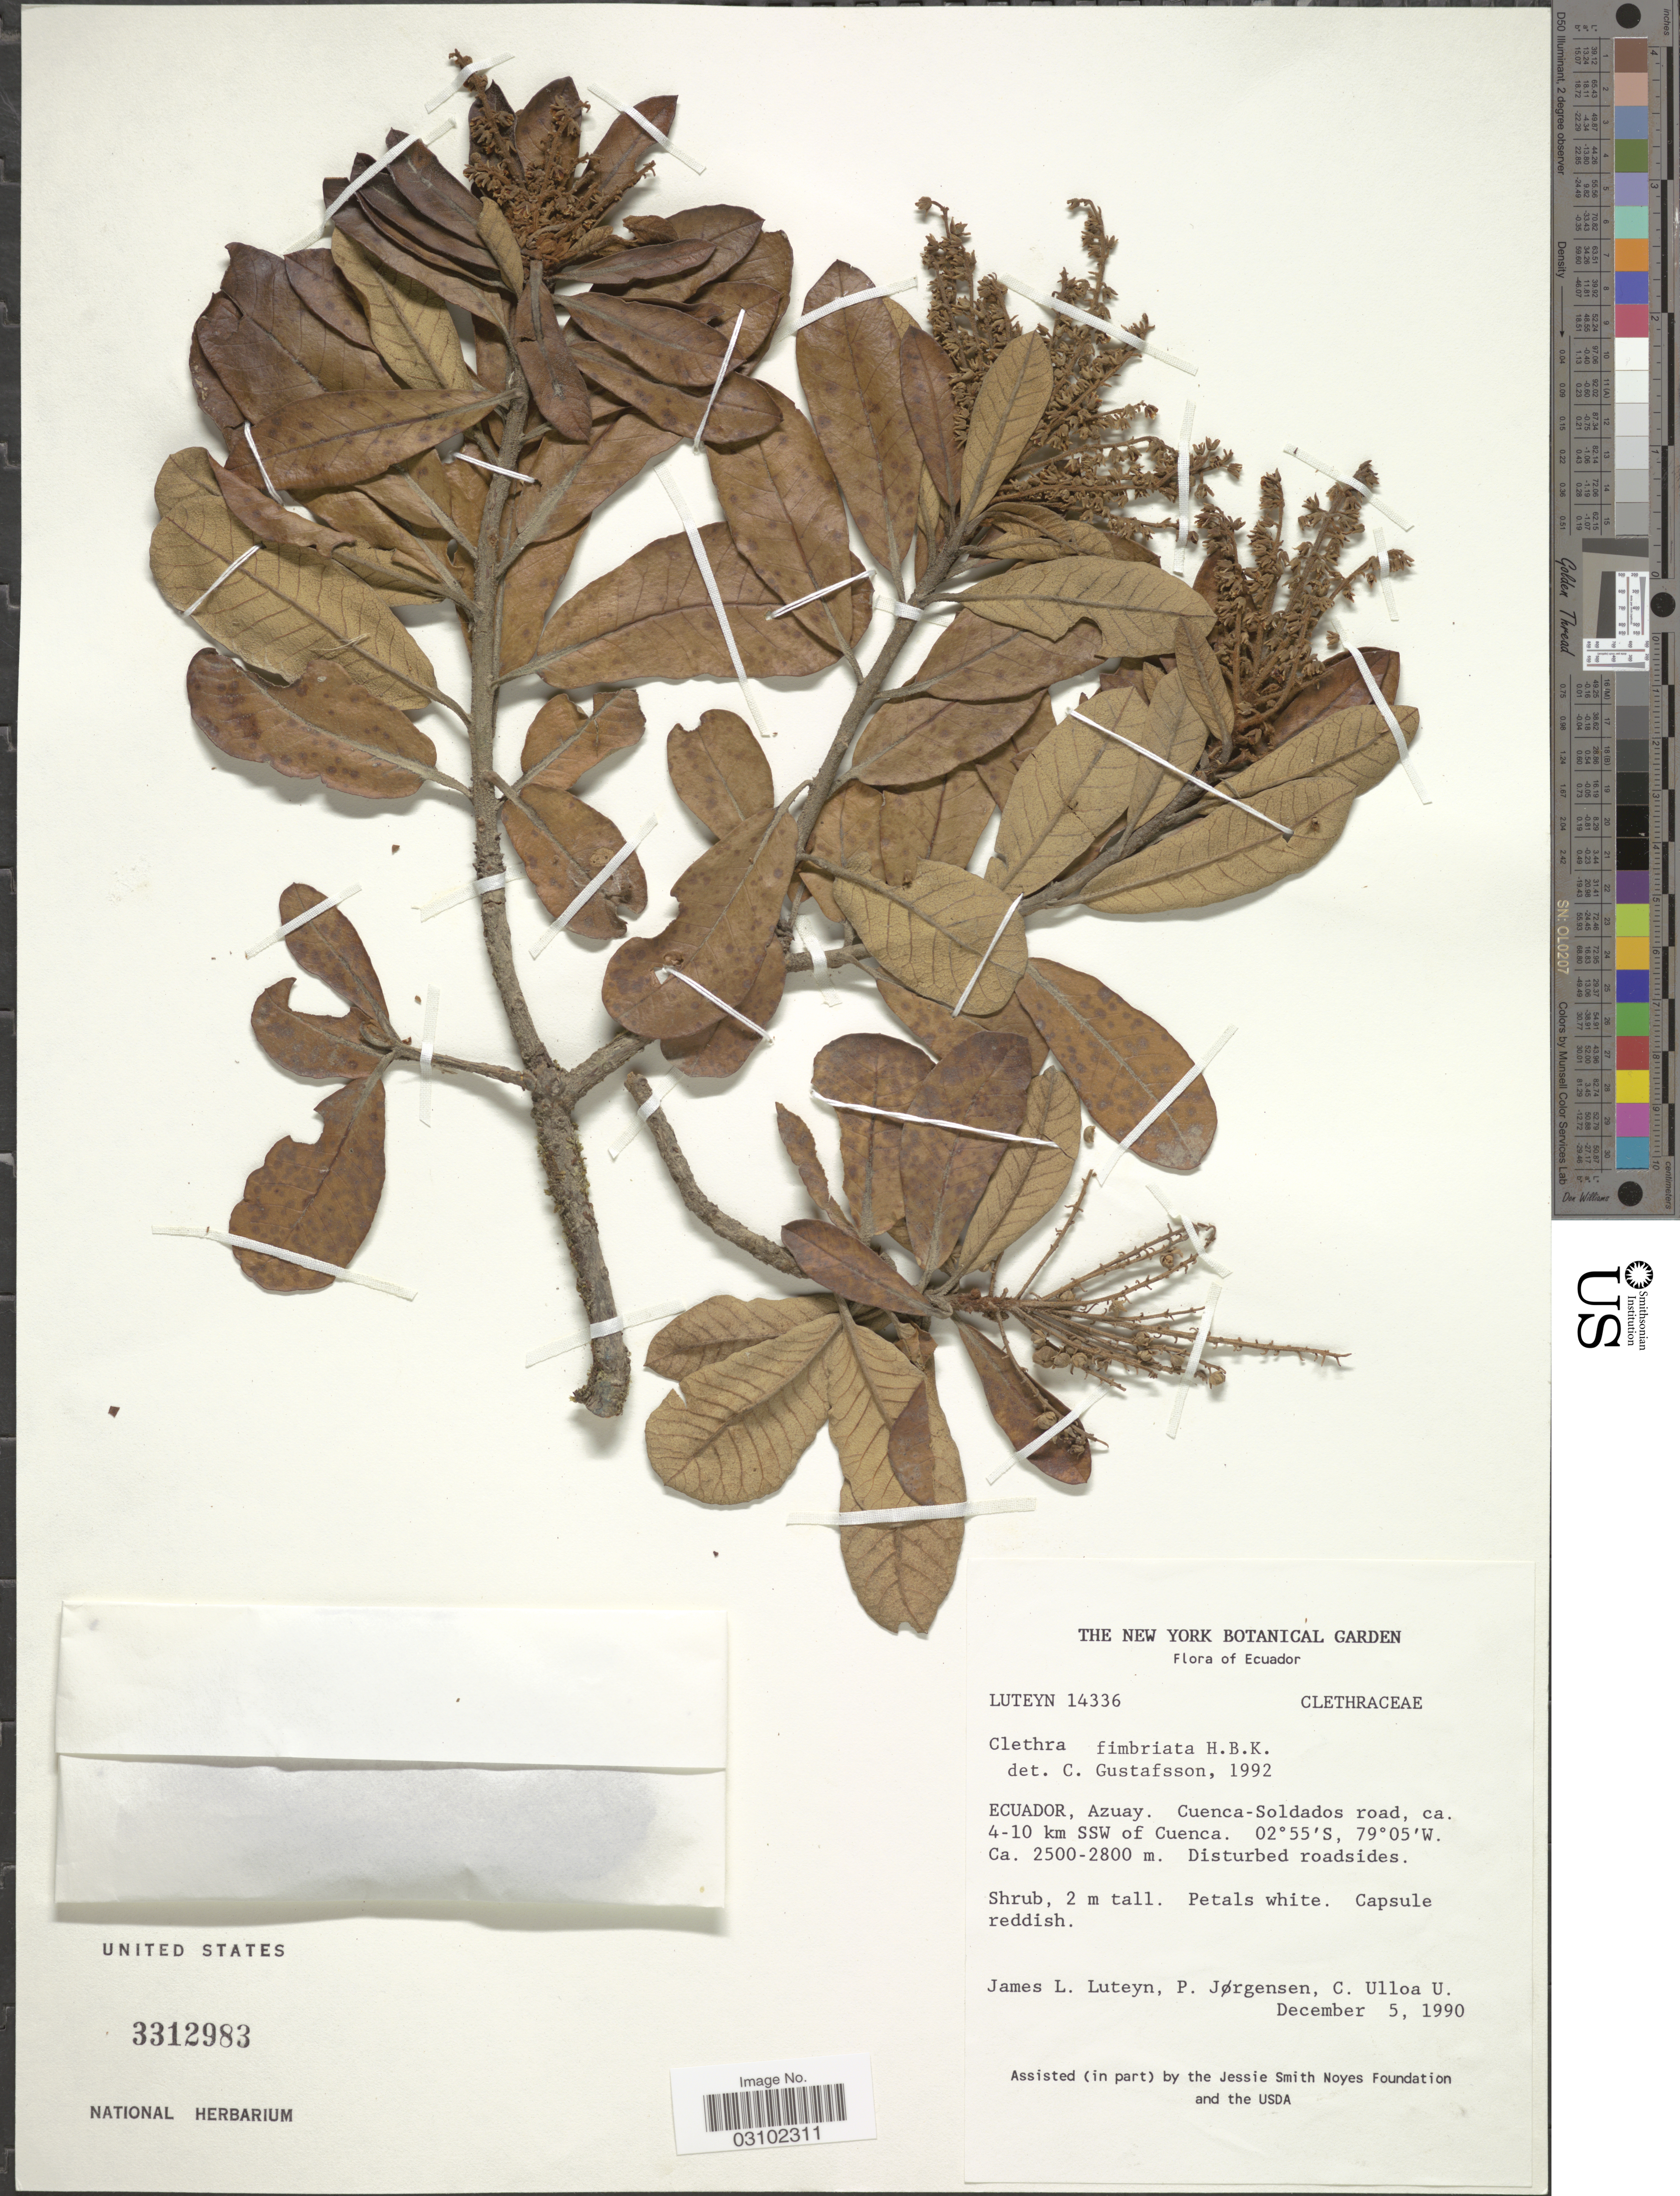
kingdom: Plantae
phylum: Tracheophyta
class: Magnoliopsida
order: Ericales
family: Clethraceae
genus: Clethra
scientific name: Clethra fimbriata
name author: Kunth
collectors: J. Luteyn, P. Jørgensen & C. Ulloa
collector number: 14336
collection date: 1990-12-05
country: Ecuador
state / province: Azuay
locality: Cuenca - Soldados road, ca. 4-10 km SSW of Cuenca.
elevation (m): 2500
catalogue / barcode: US 3312983